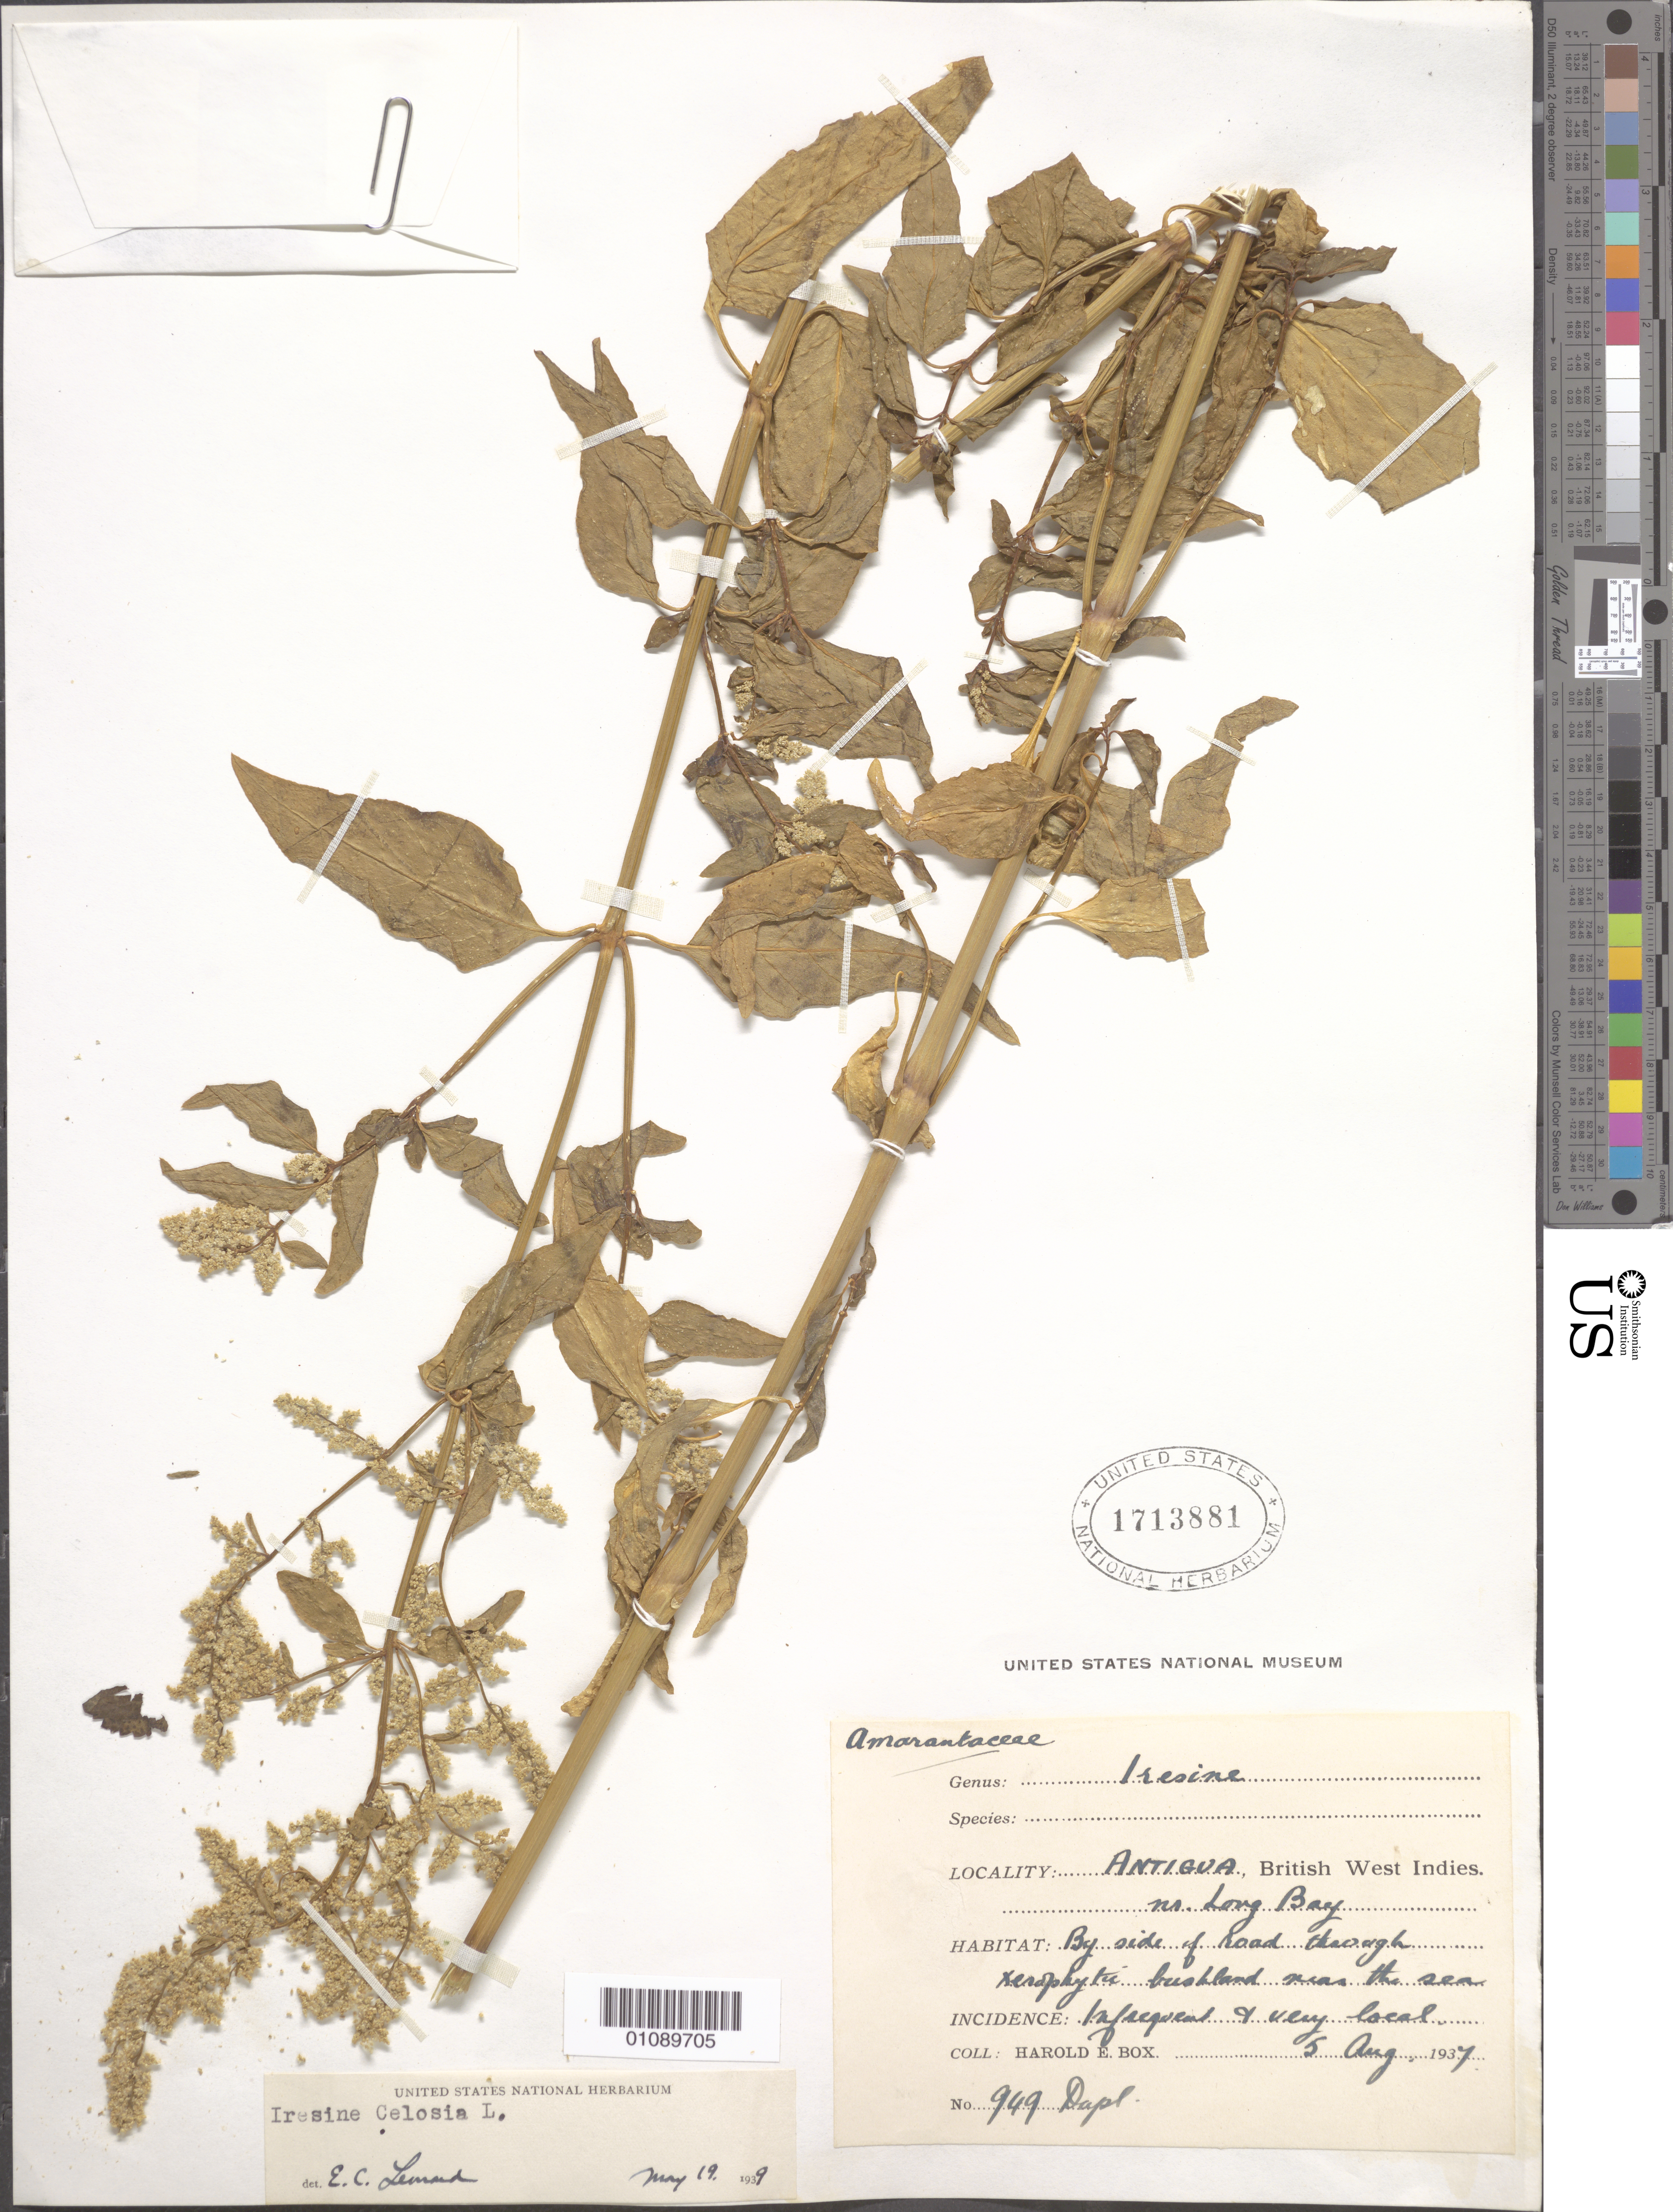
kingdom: Plantae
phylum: Tracheophyta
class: Magnoliopsida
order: Caryophyllales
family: Amaranthaceae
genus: Iresine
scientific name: Iresine celosia subsp. celosia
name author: L.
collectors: H. E. Box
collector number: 949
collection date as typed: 05 Aug 1936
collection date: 1936-08-05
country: Antigua and Barbuda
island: Antigua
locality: near Long Bay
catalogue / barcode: US 1713881